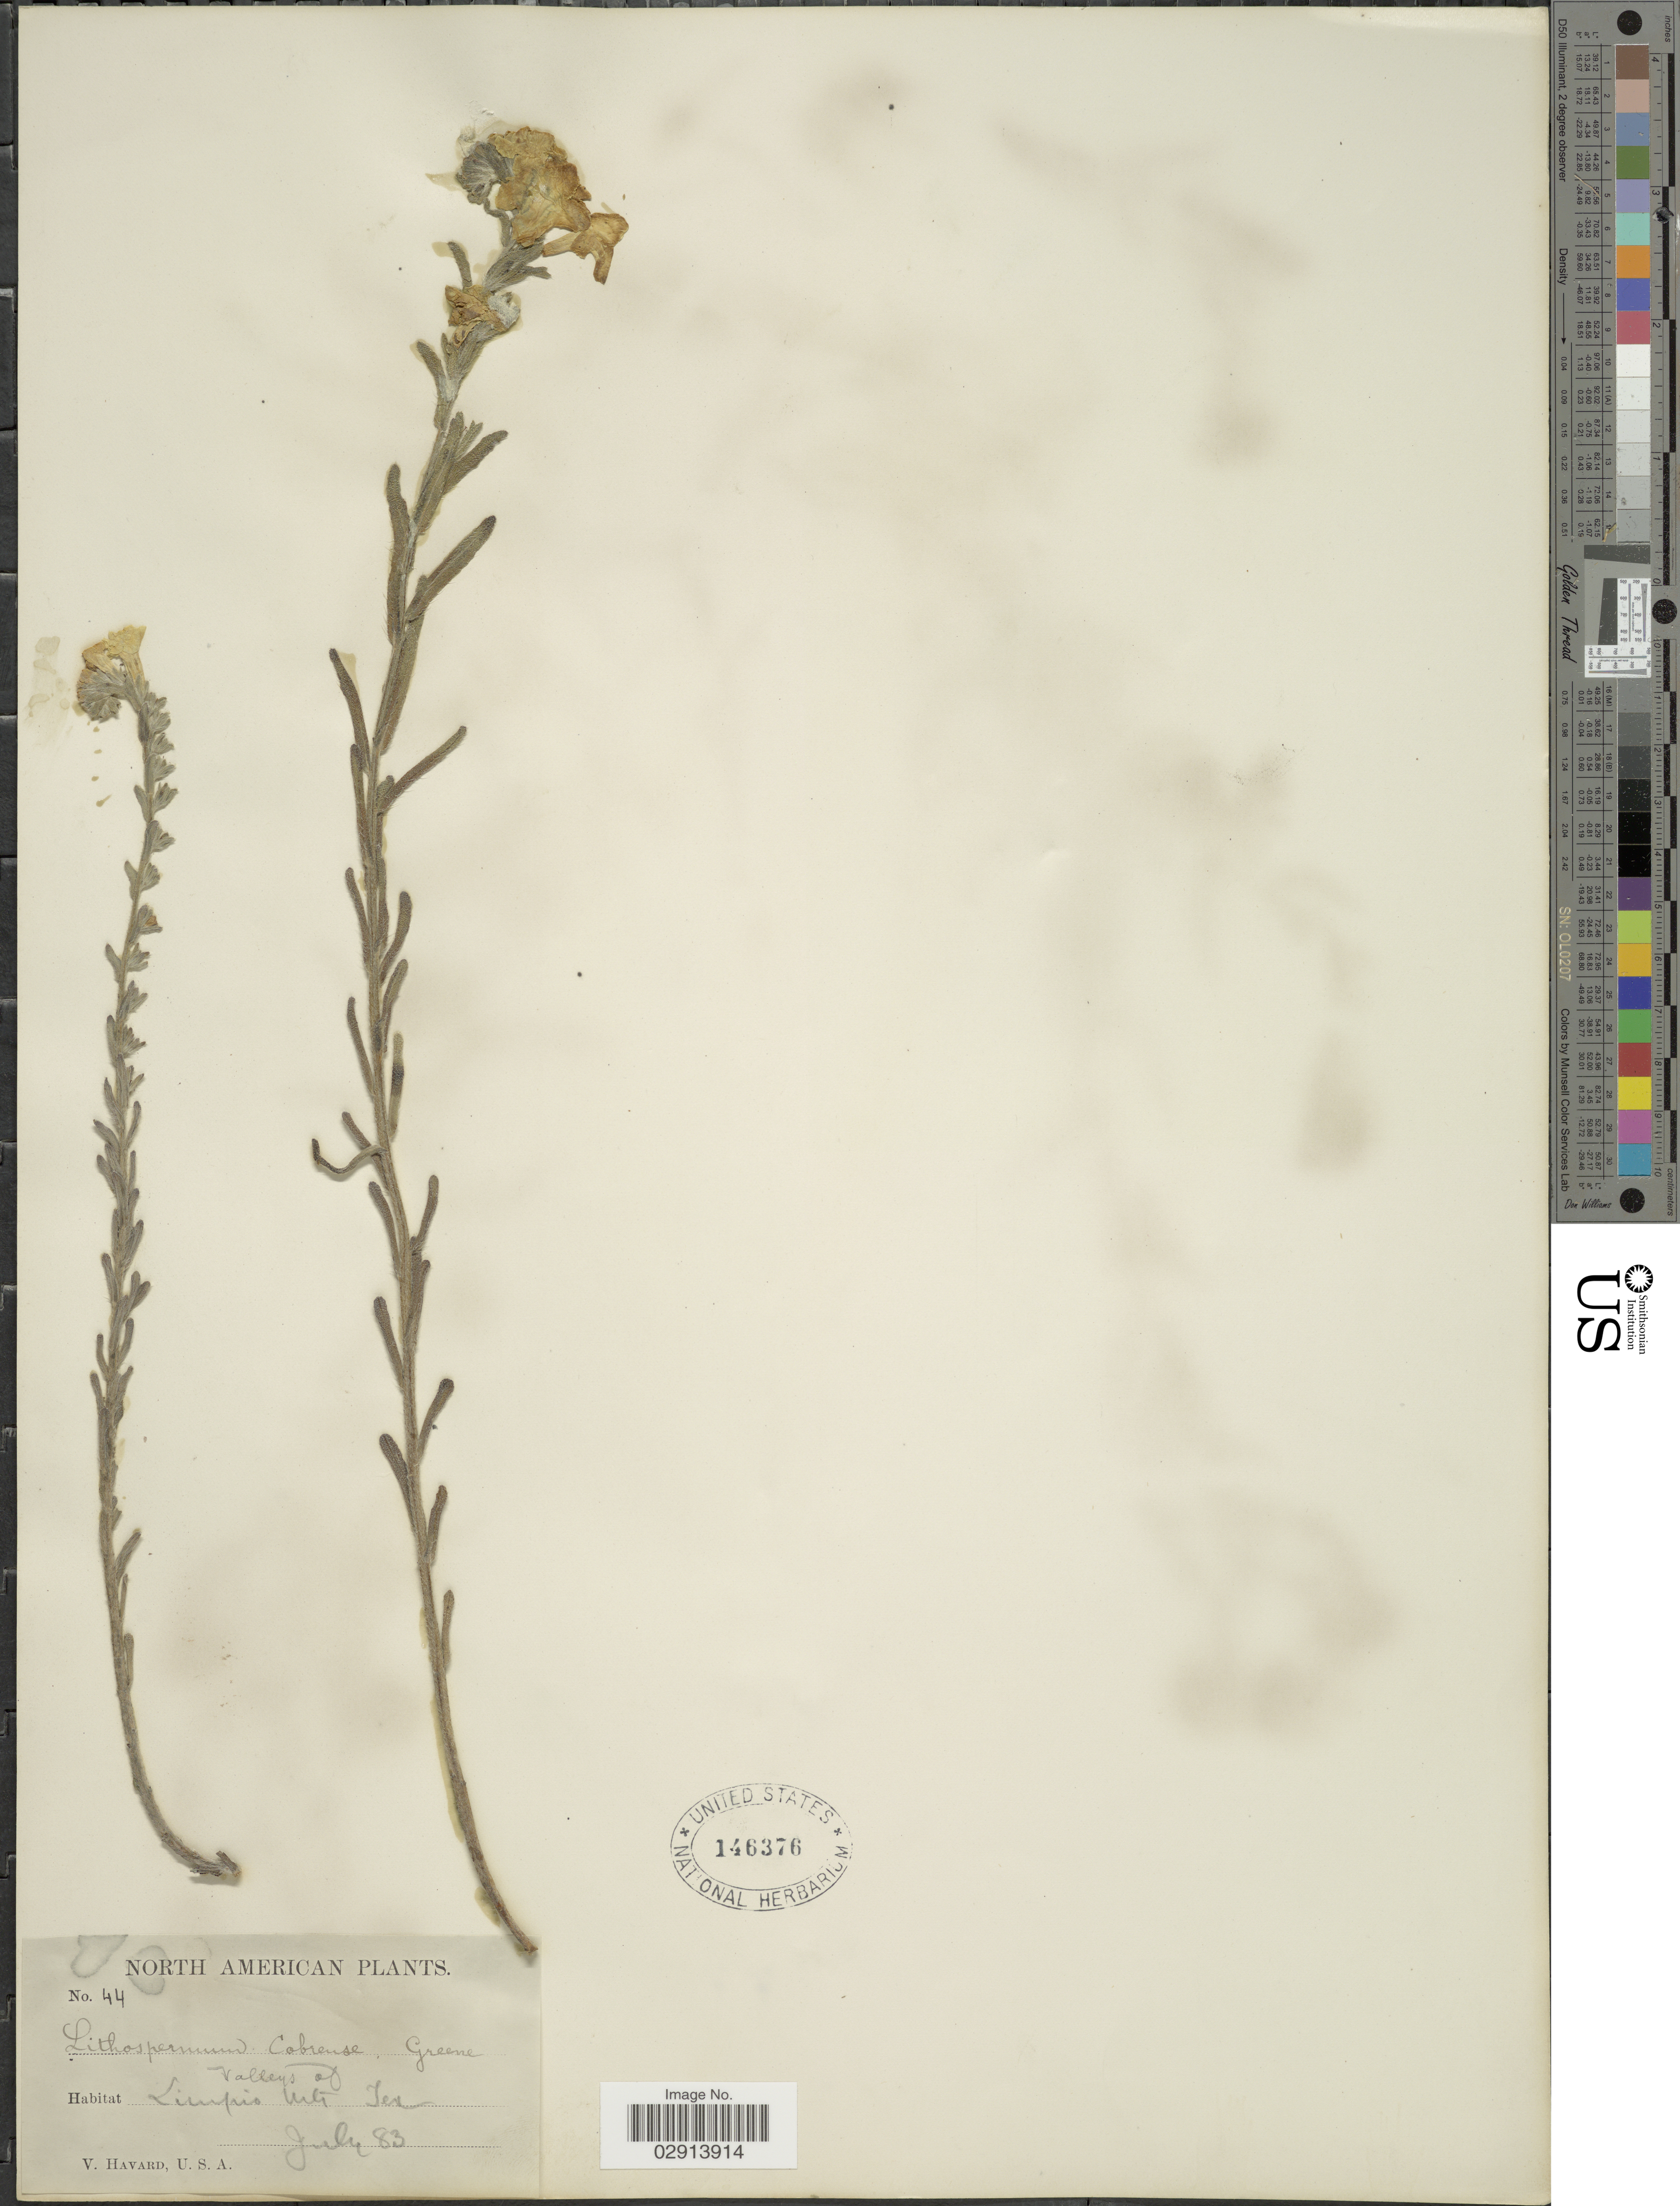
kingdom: Plantae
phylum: Tracheophyta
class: Magnoliopsida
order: Boraginales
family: Boraginaceae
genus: Lithospermum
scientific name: Lithospermum cobrense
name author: Greene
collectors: V. Havard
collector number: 44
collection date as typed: Transcribed d/m/y: /7/83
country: United States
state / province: Texas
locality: Valleys of Limpio Mts.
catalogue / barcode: US 146376